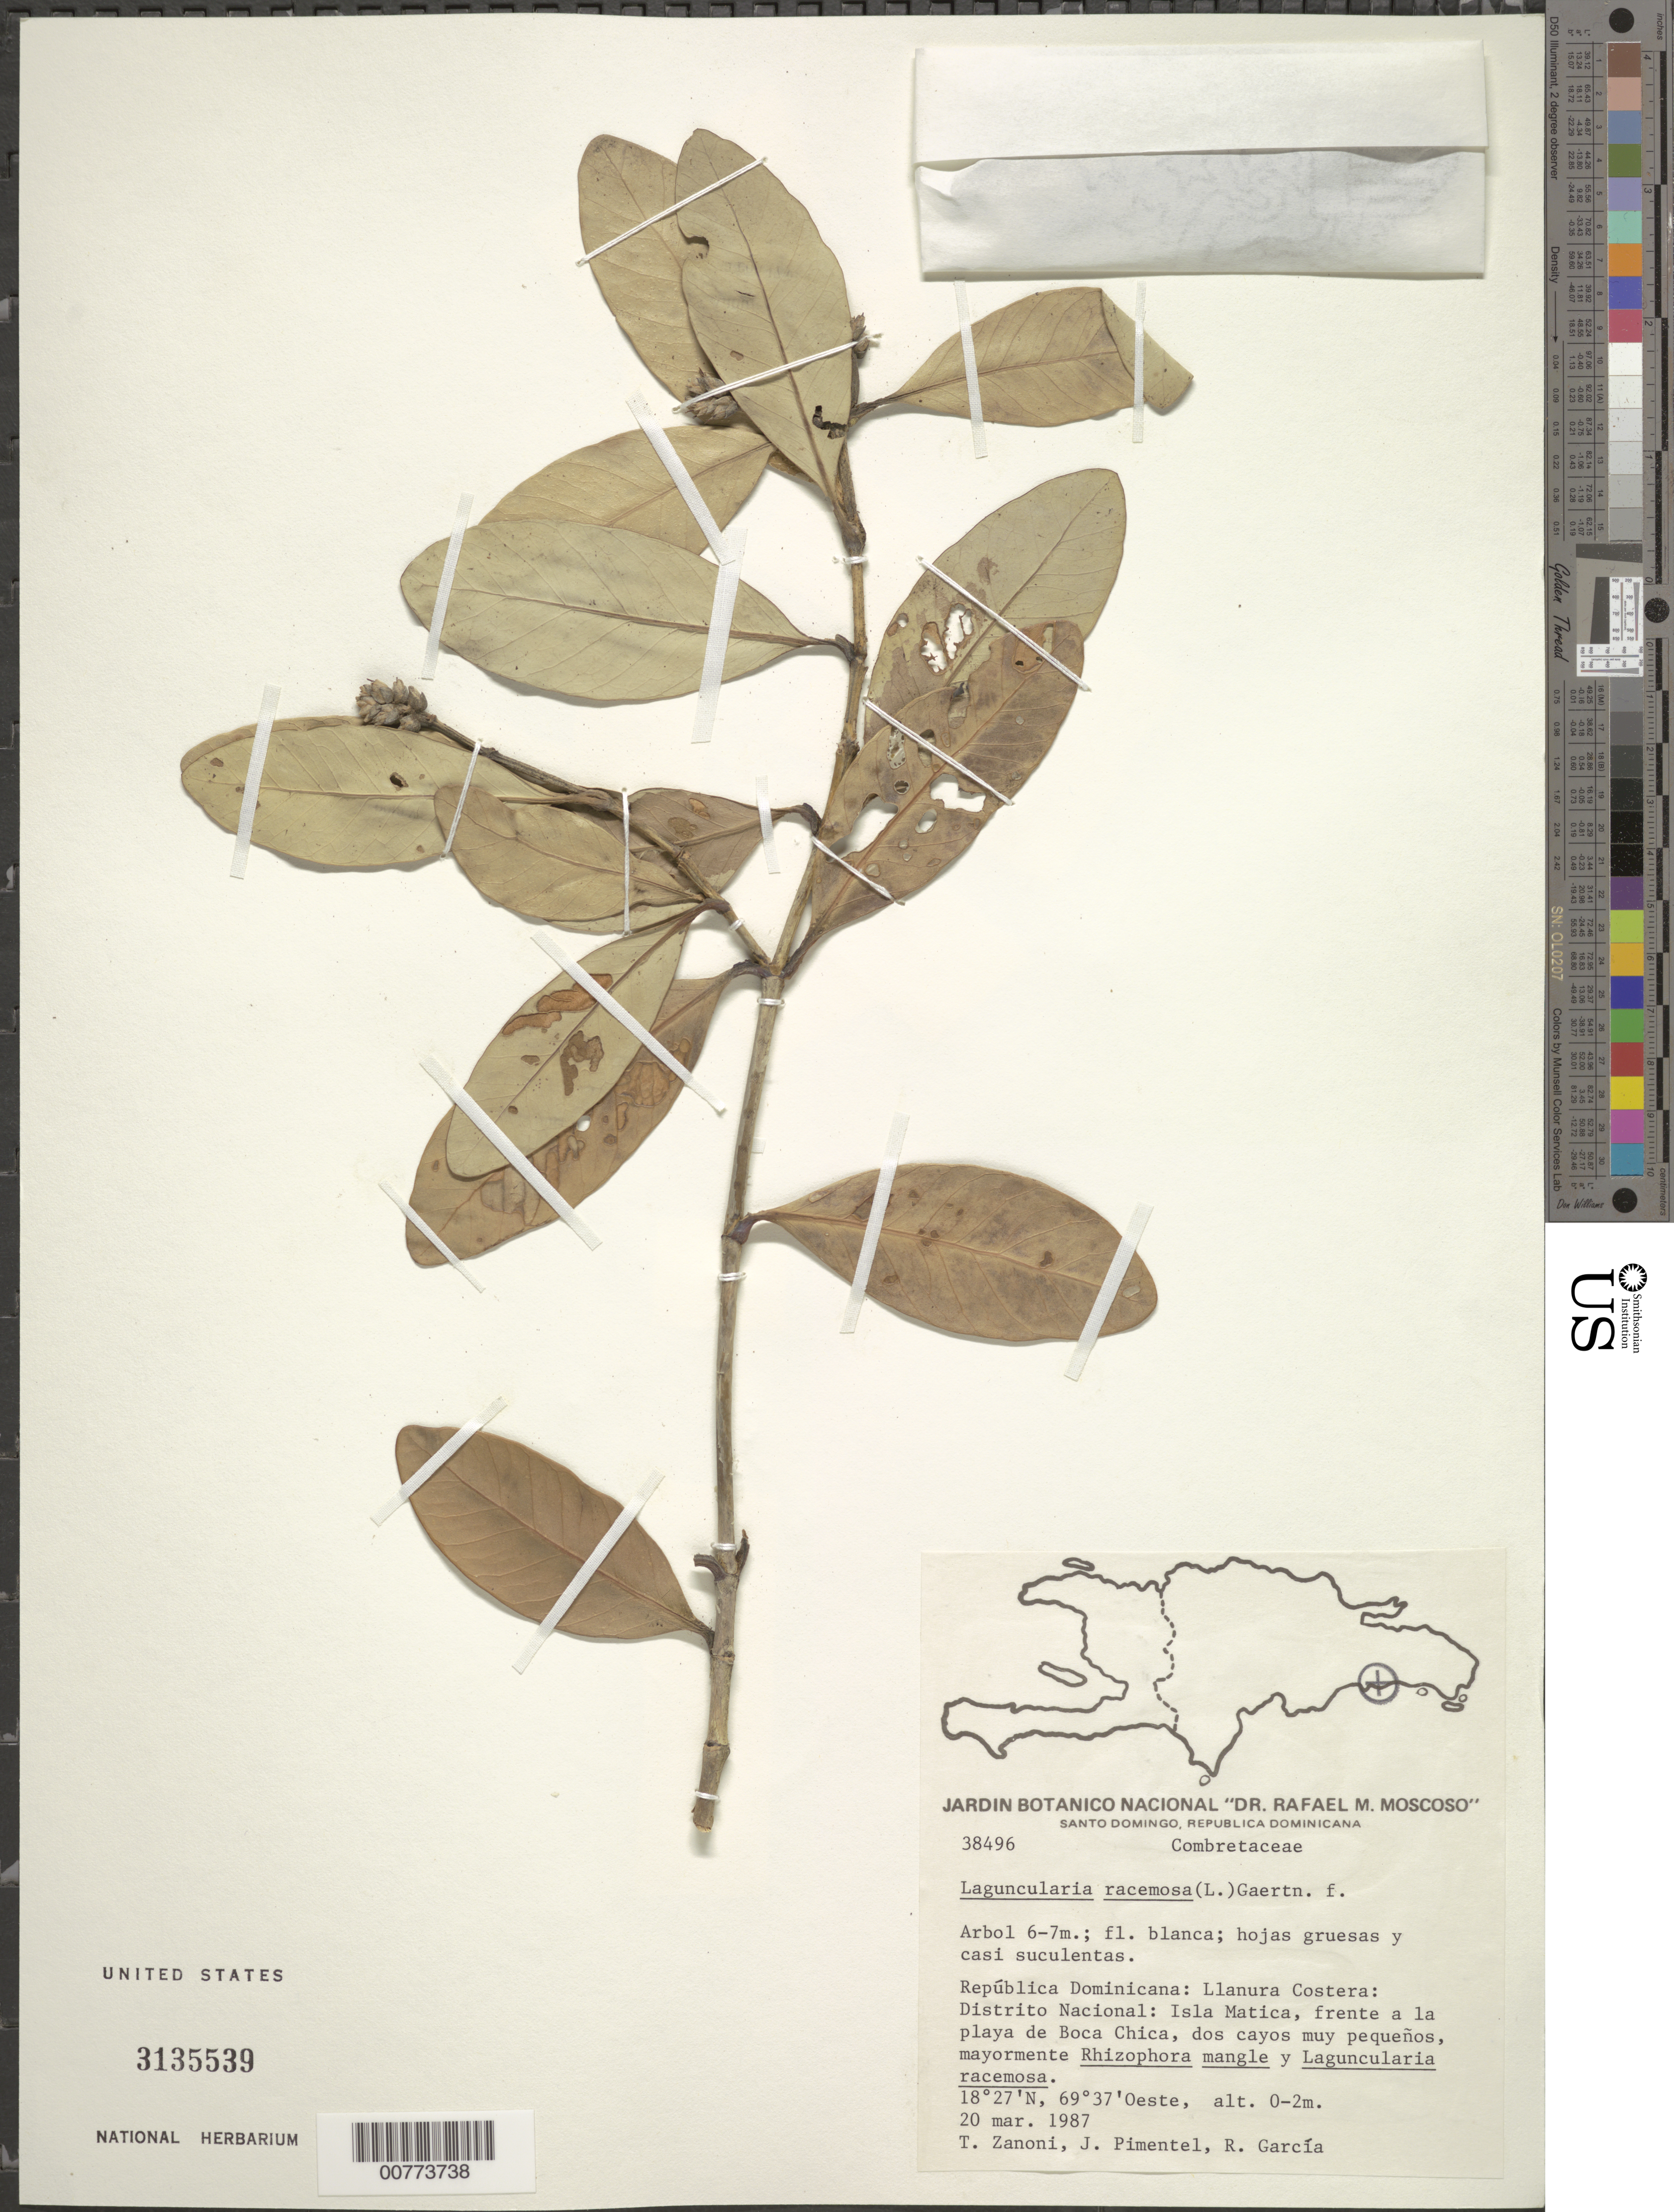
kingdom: Plantae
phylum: Tracheophyta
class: Magnoliopsida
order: Myrtales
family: Combretaceae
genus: Laguncularia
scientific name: Laguncularia racemosa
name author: (L.) C.F. Gaertn.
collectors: T. A. Zanoni, J. Pimentel & R. G. García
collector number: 38496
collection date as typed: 20 Mar 1987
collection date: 1987-03-20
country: Dominican Republic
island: Hispaniola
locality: Llanura Costera, National Distr., Matica Island, in front of Boca Chica Beach, two small keys.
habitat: Chiefly with Rhizophora mangle and Laguncularia racemosa.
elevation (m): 0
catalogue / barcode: US 3135539